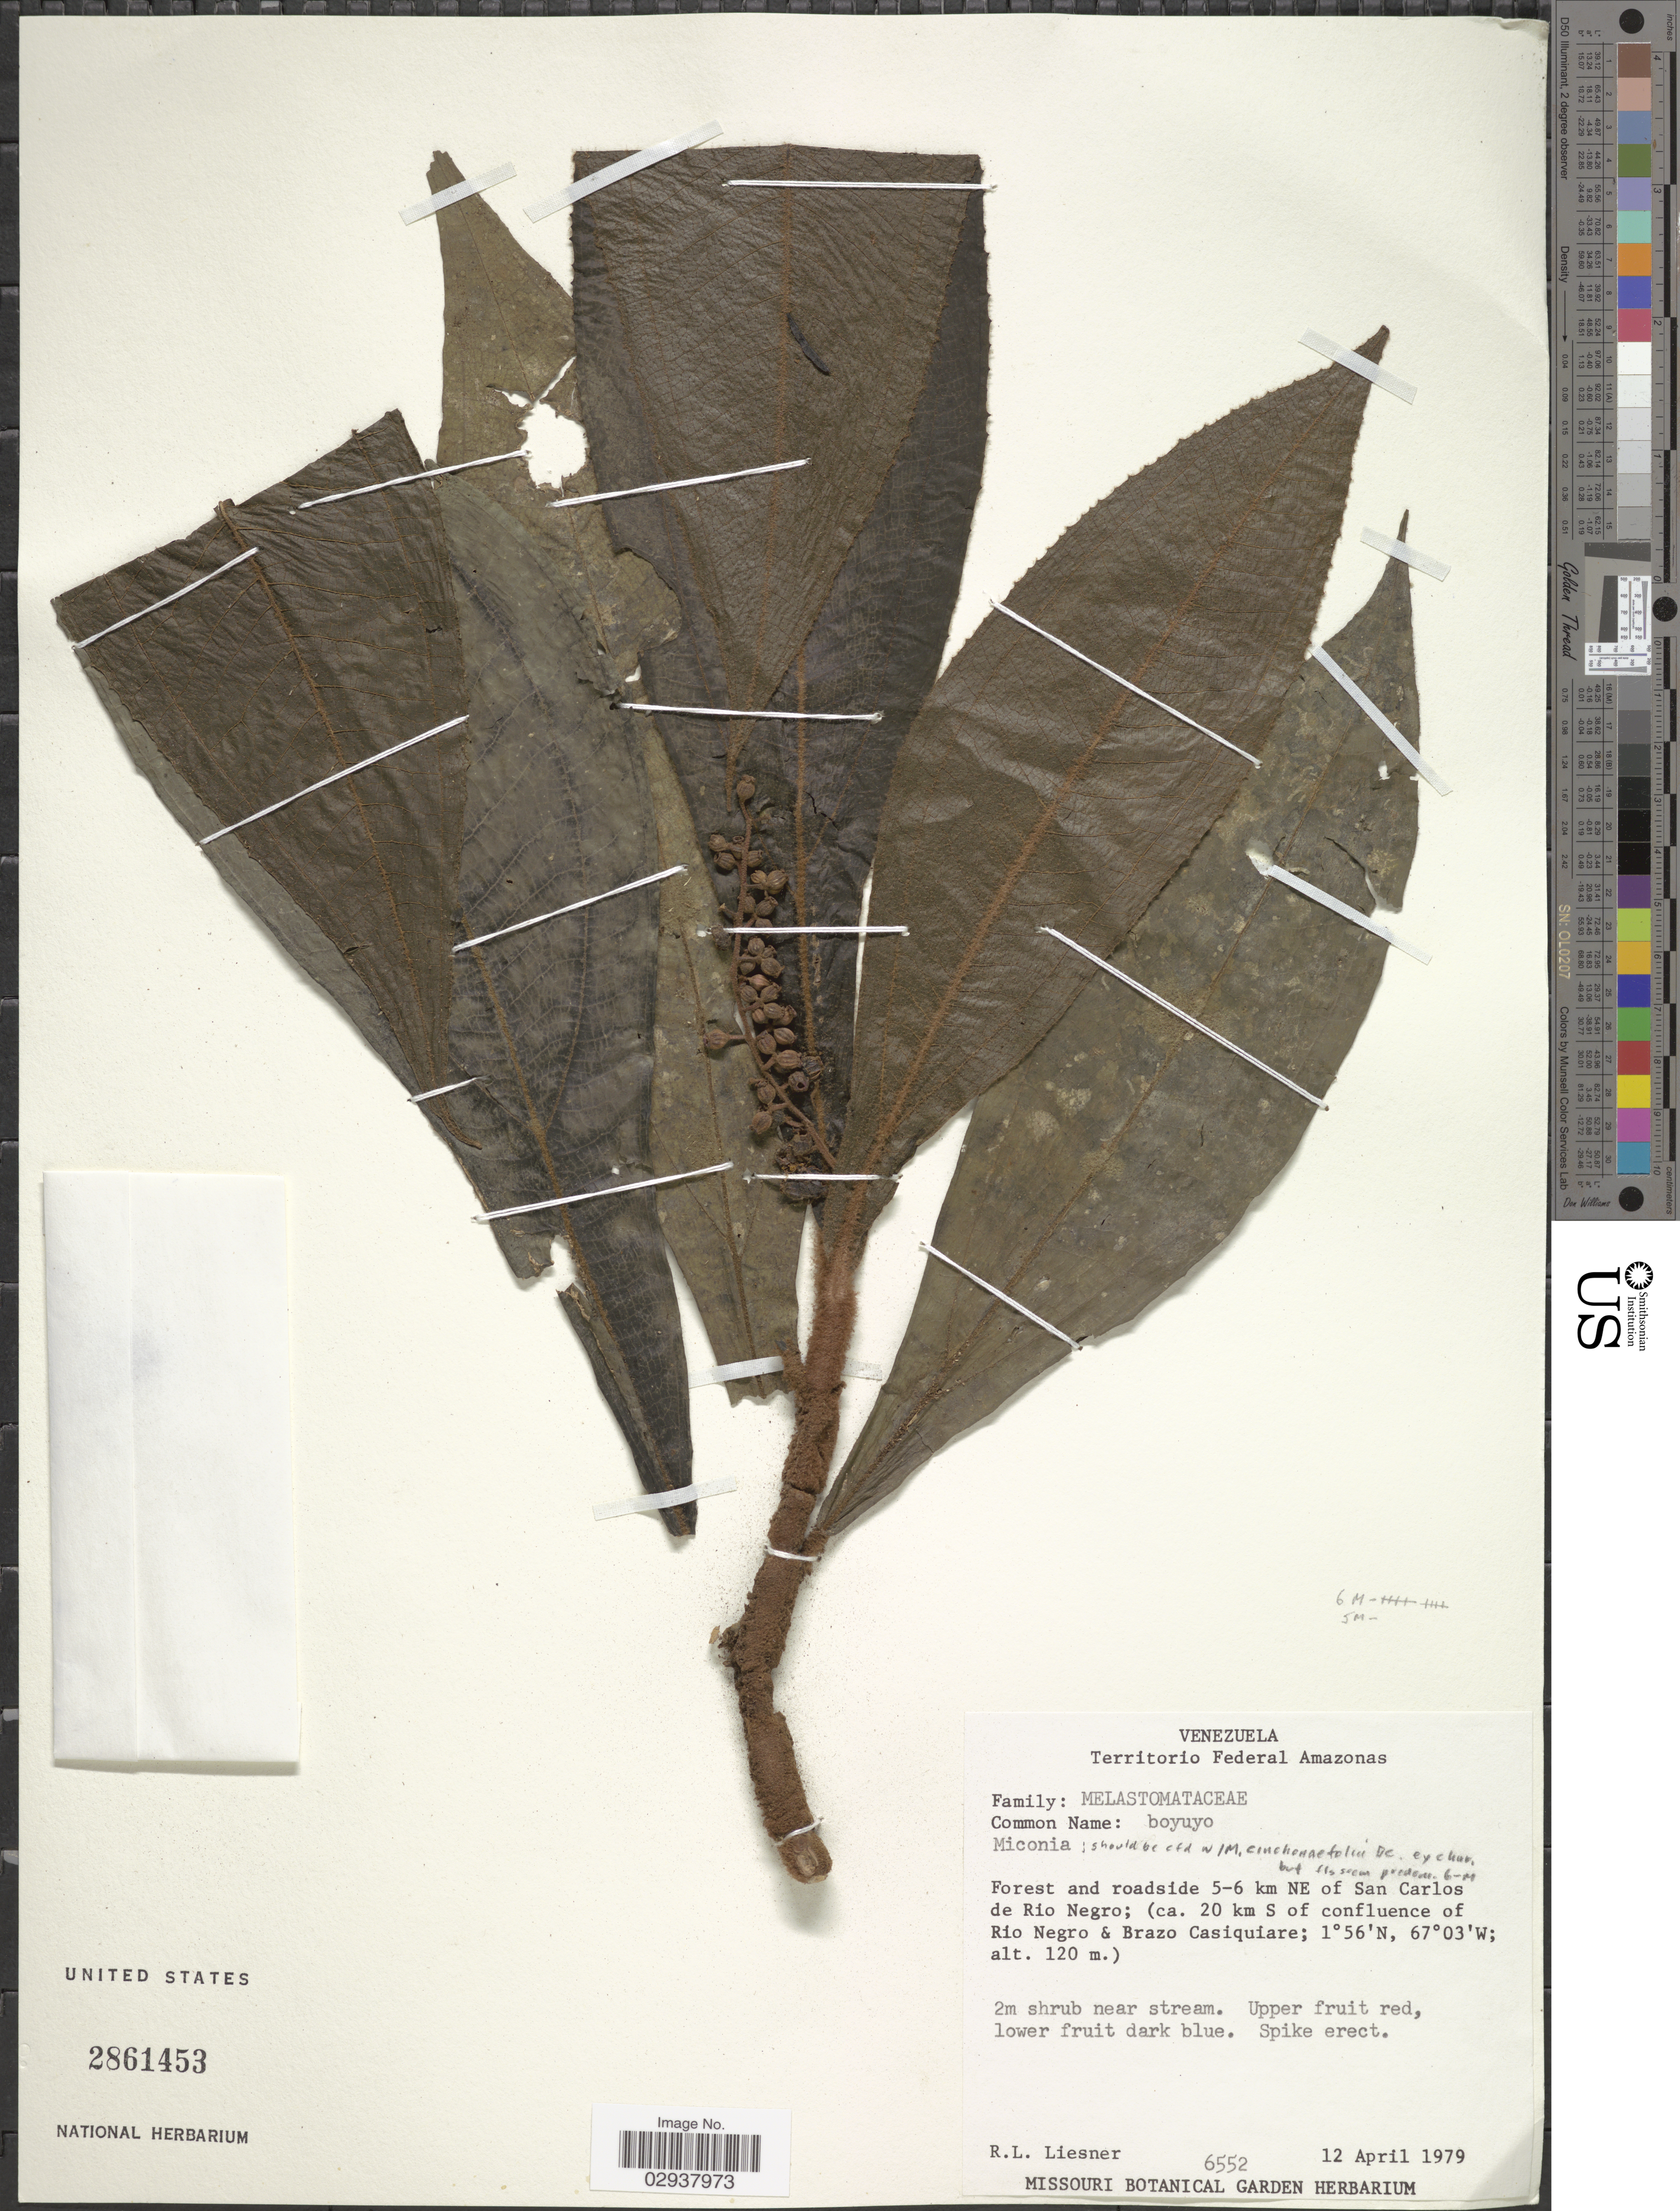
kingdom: Plantae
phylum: Tracheophyta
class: Magnoliopsida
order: Myrtales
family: Melastomataceae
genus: Miconia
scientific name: Miconia cinchonaefolia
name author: DC.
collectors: R. L. Liesner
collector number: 6552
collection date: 1979-04-12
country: Venezuela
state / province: Amazonas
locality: Territorio Federal Amazonas. Forest and roadside 5-6 km NE of San Carlos de Rio Negro; (ca. 20 km S of confluence of Rio Negro & Brazo Casiquiare.).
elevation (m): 120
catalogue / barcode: US 2861453